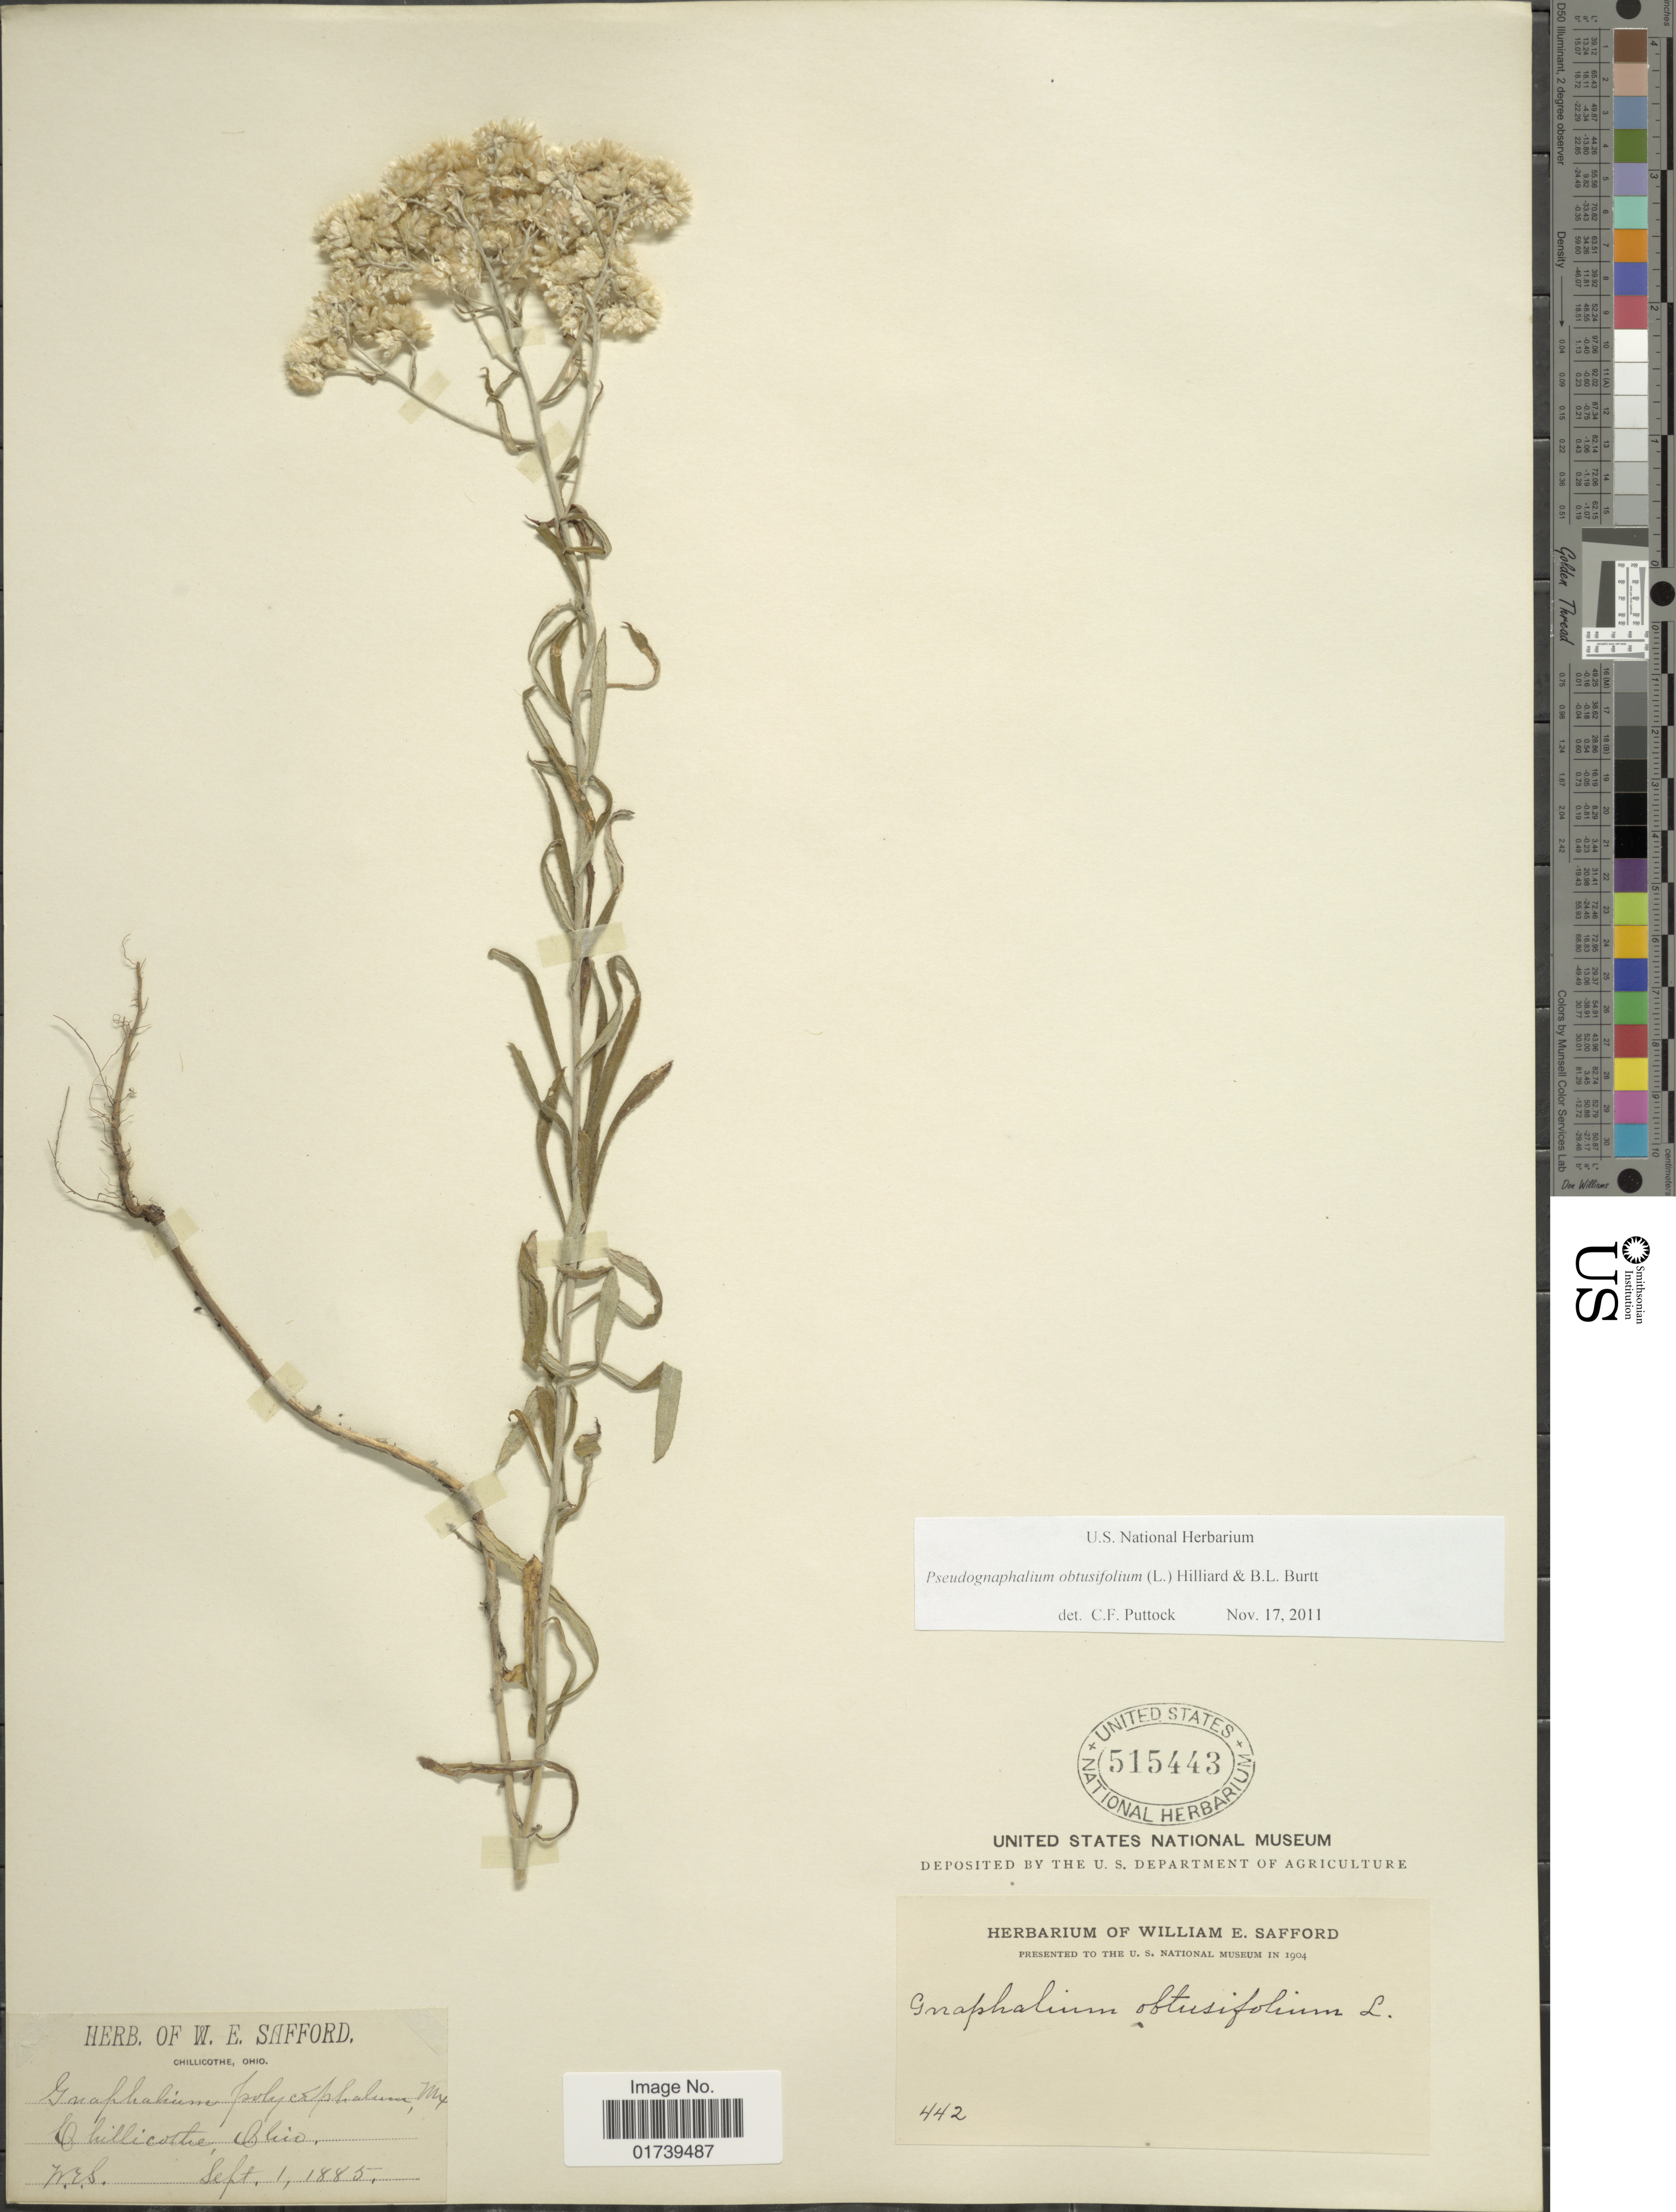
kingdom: Plantae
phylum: Tracheophyta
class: Magnoliopsida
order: Asterales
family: Asteraceae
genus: Pseudognaphalium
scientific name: Pseudognaphalium obtusifolium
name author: (L.) Hilliard & B.L. Burtt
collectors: W. E. Safford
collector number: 442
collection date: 1885-09-01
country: United States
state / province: Ohio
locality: Chillicothe, Ohio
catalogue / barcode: US 515443